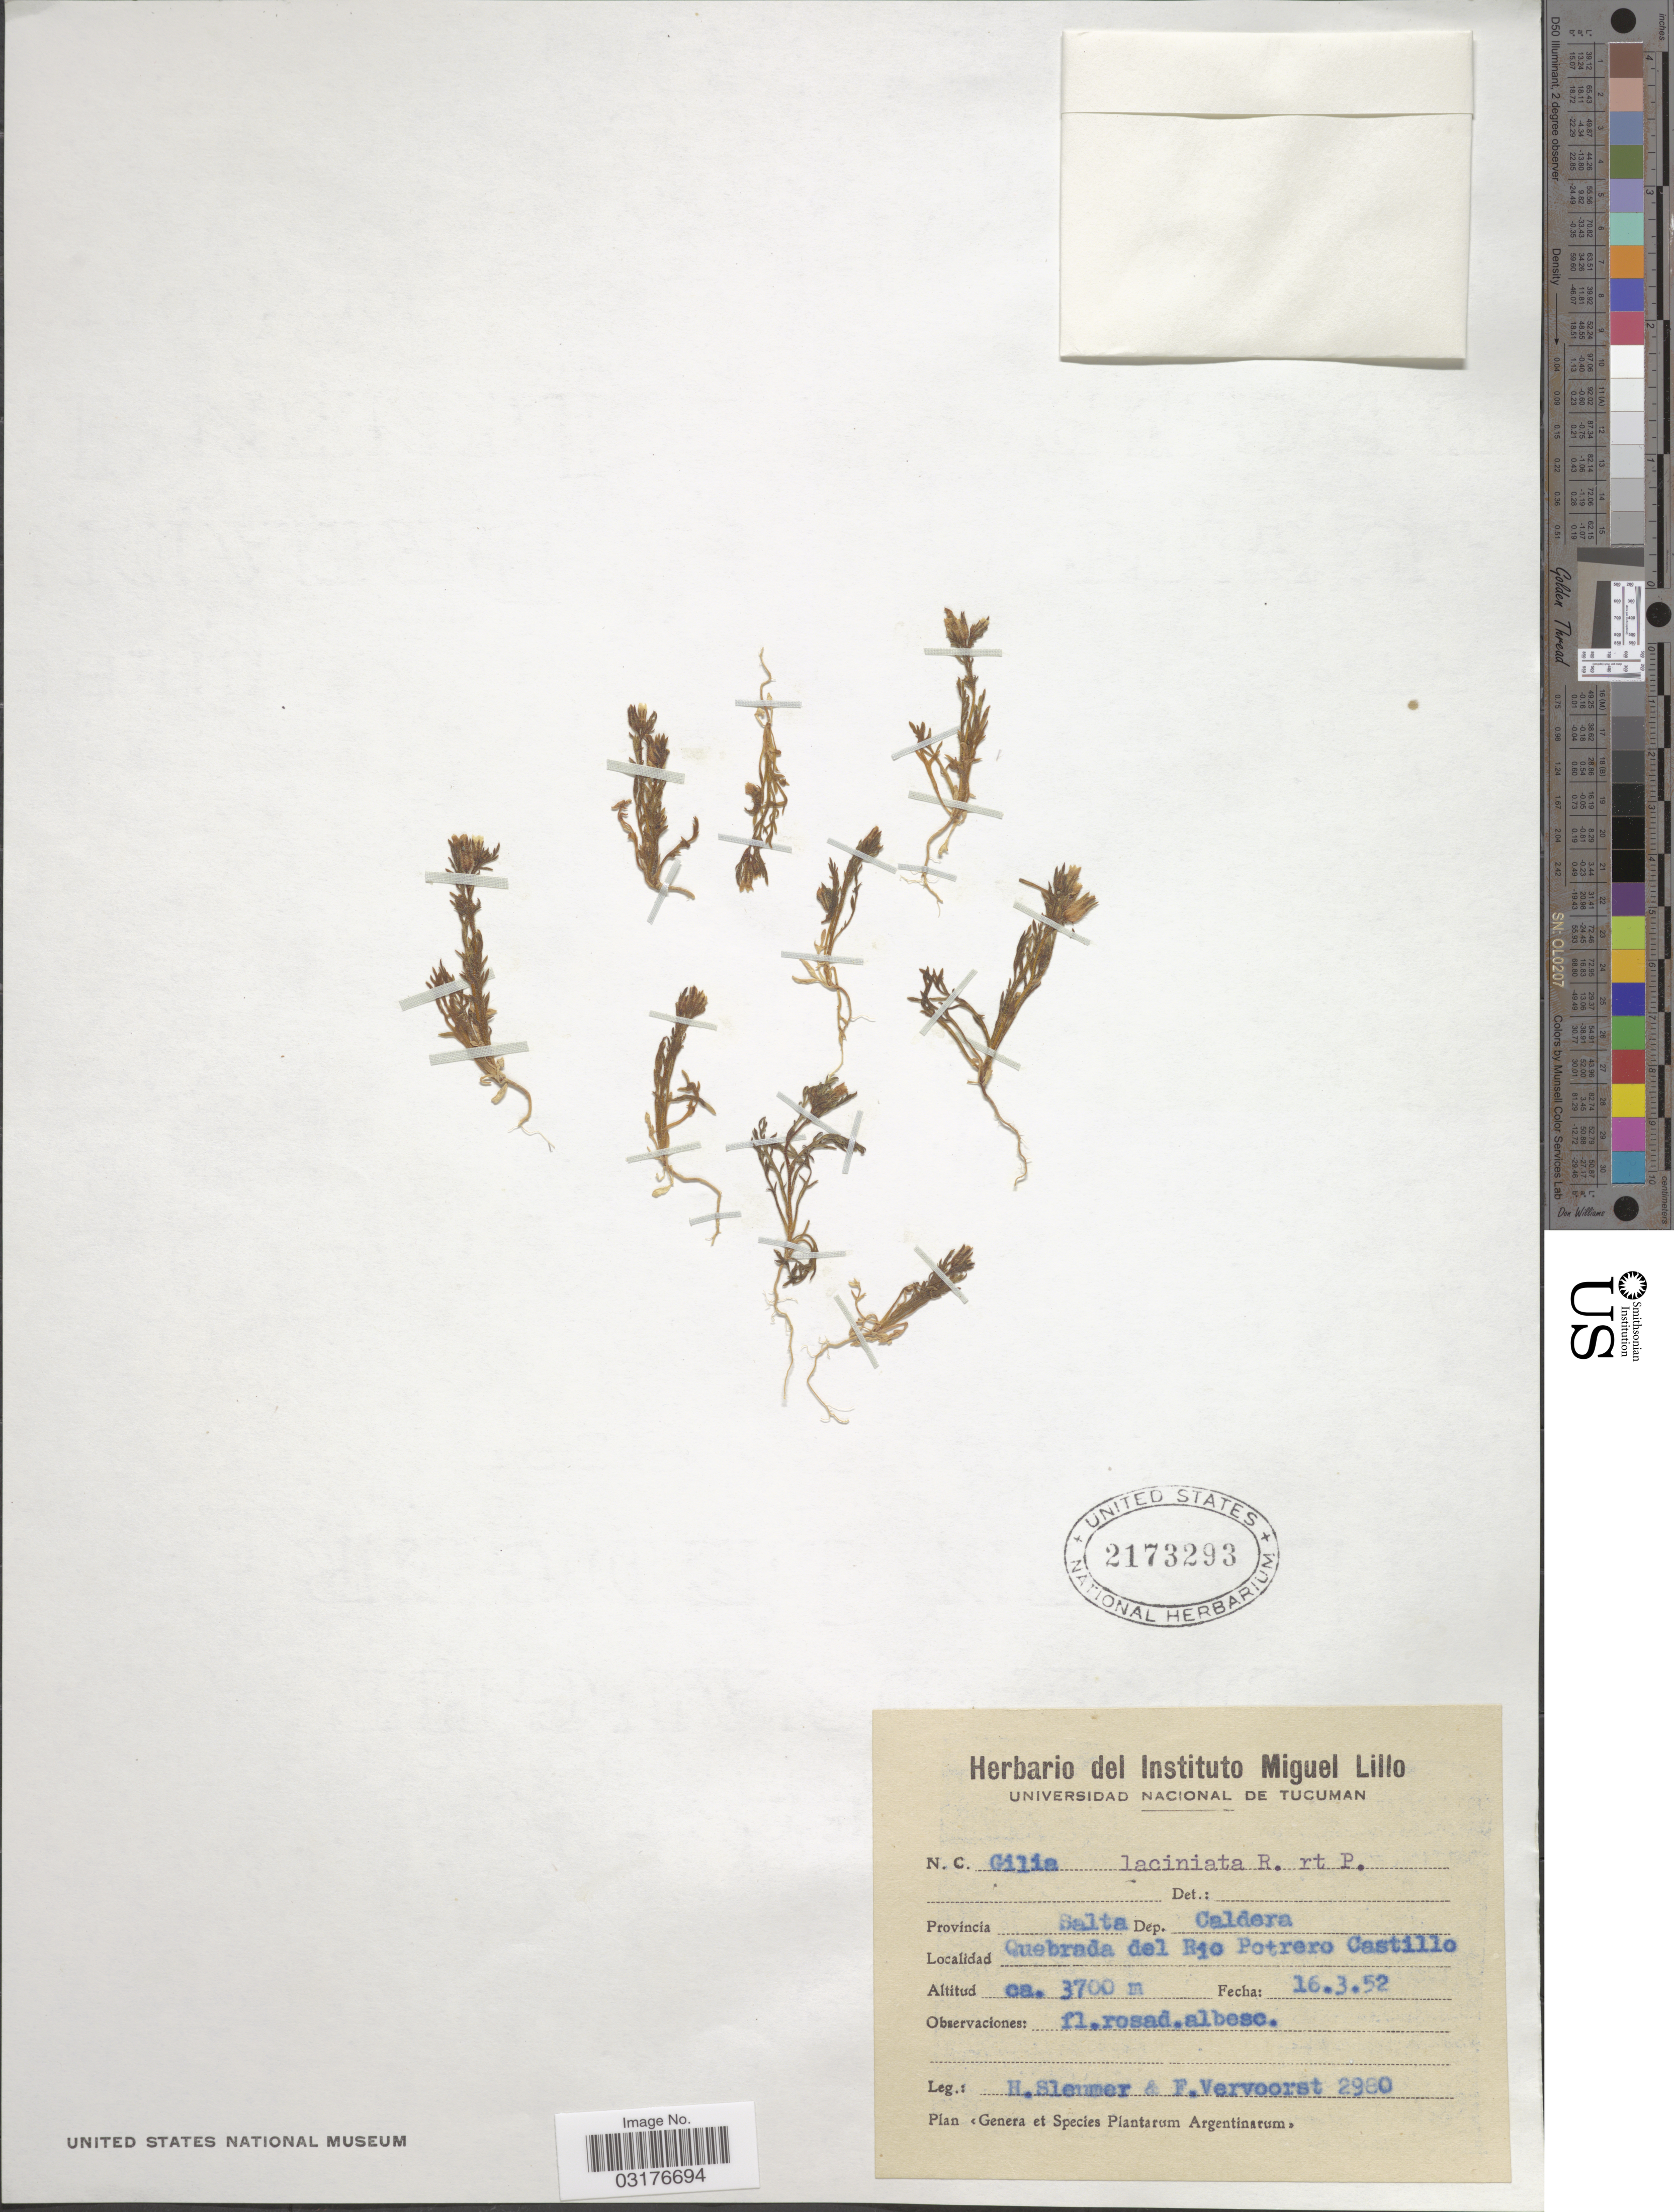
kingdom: Plantae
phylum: Tracheophyta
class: Magnoliopsida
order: Ericales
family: Polemoniaceae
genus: Gilia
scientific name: Gilia laciniata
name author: Ruiz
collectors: H. O. Sleumer & F. Vervoorst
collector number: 2980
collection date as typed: Transcribed d/m/y: 16/3/52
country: Argentina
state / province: Salta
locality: Dep. Caldera. Quebrada del Rio Potrero Castillo.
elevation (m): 3700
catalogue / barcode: US 2173293